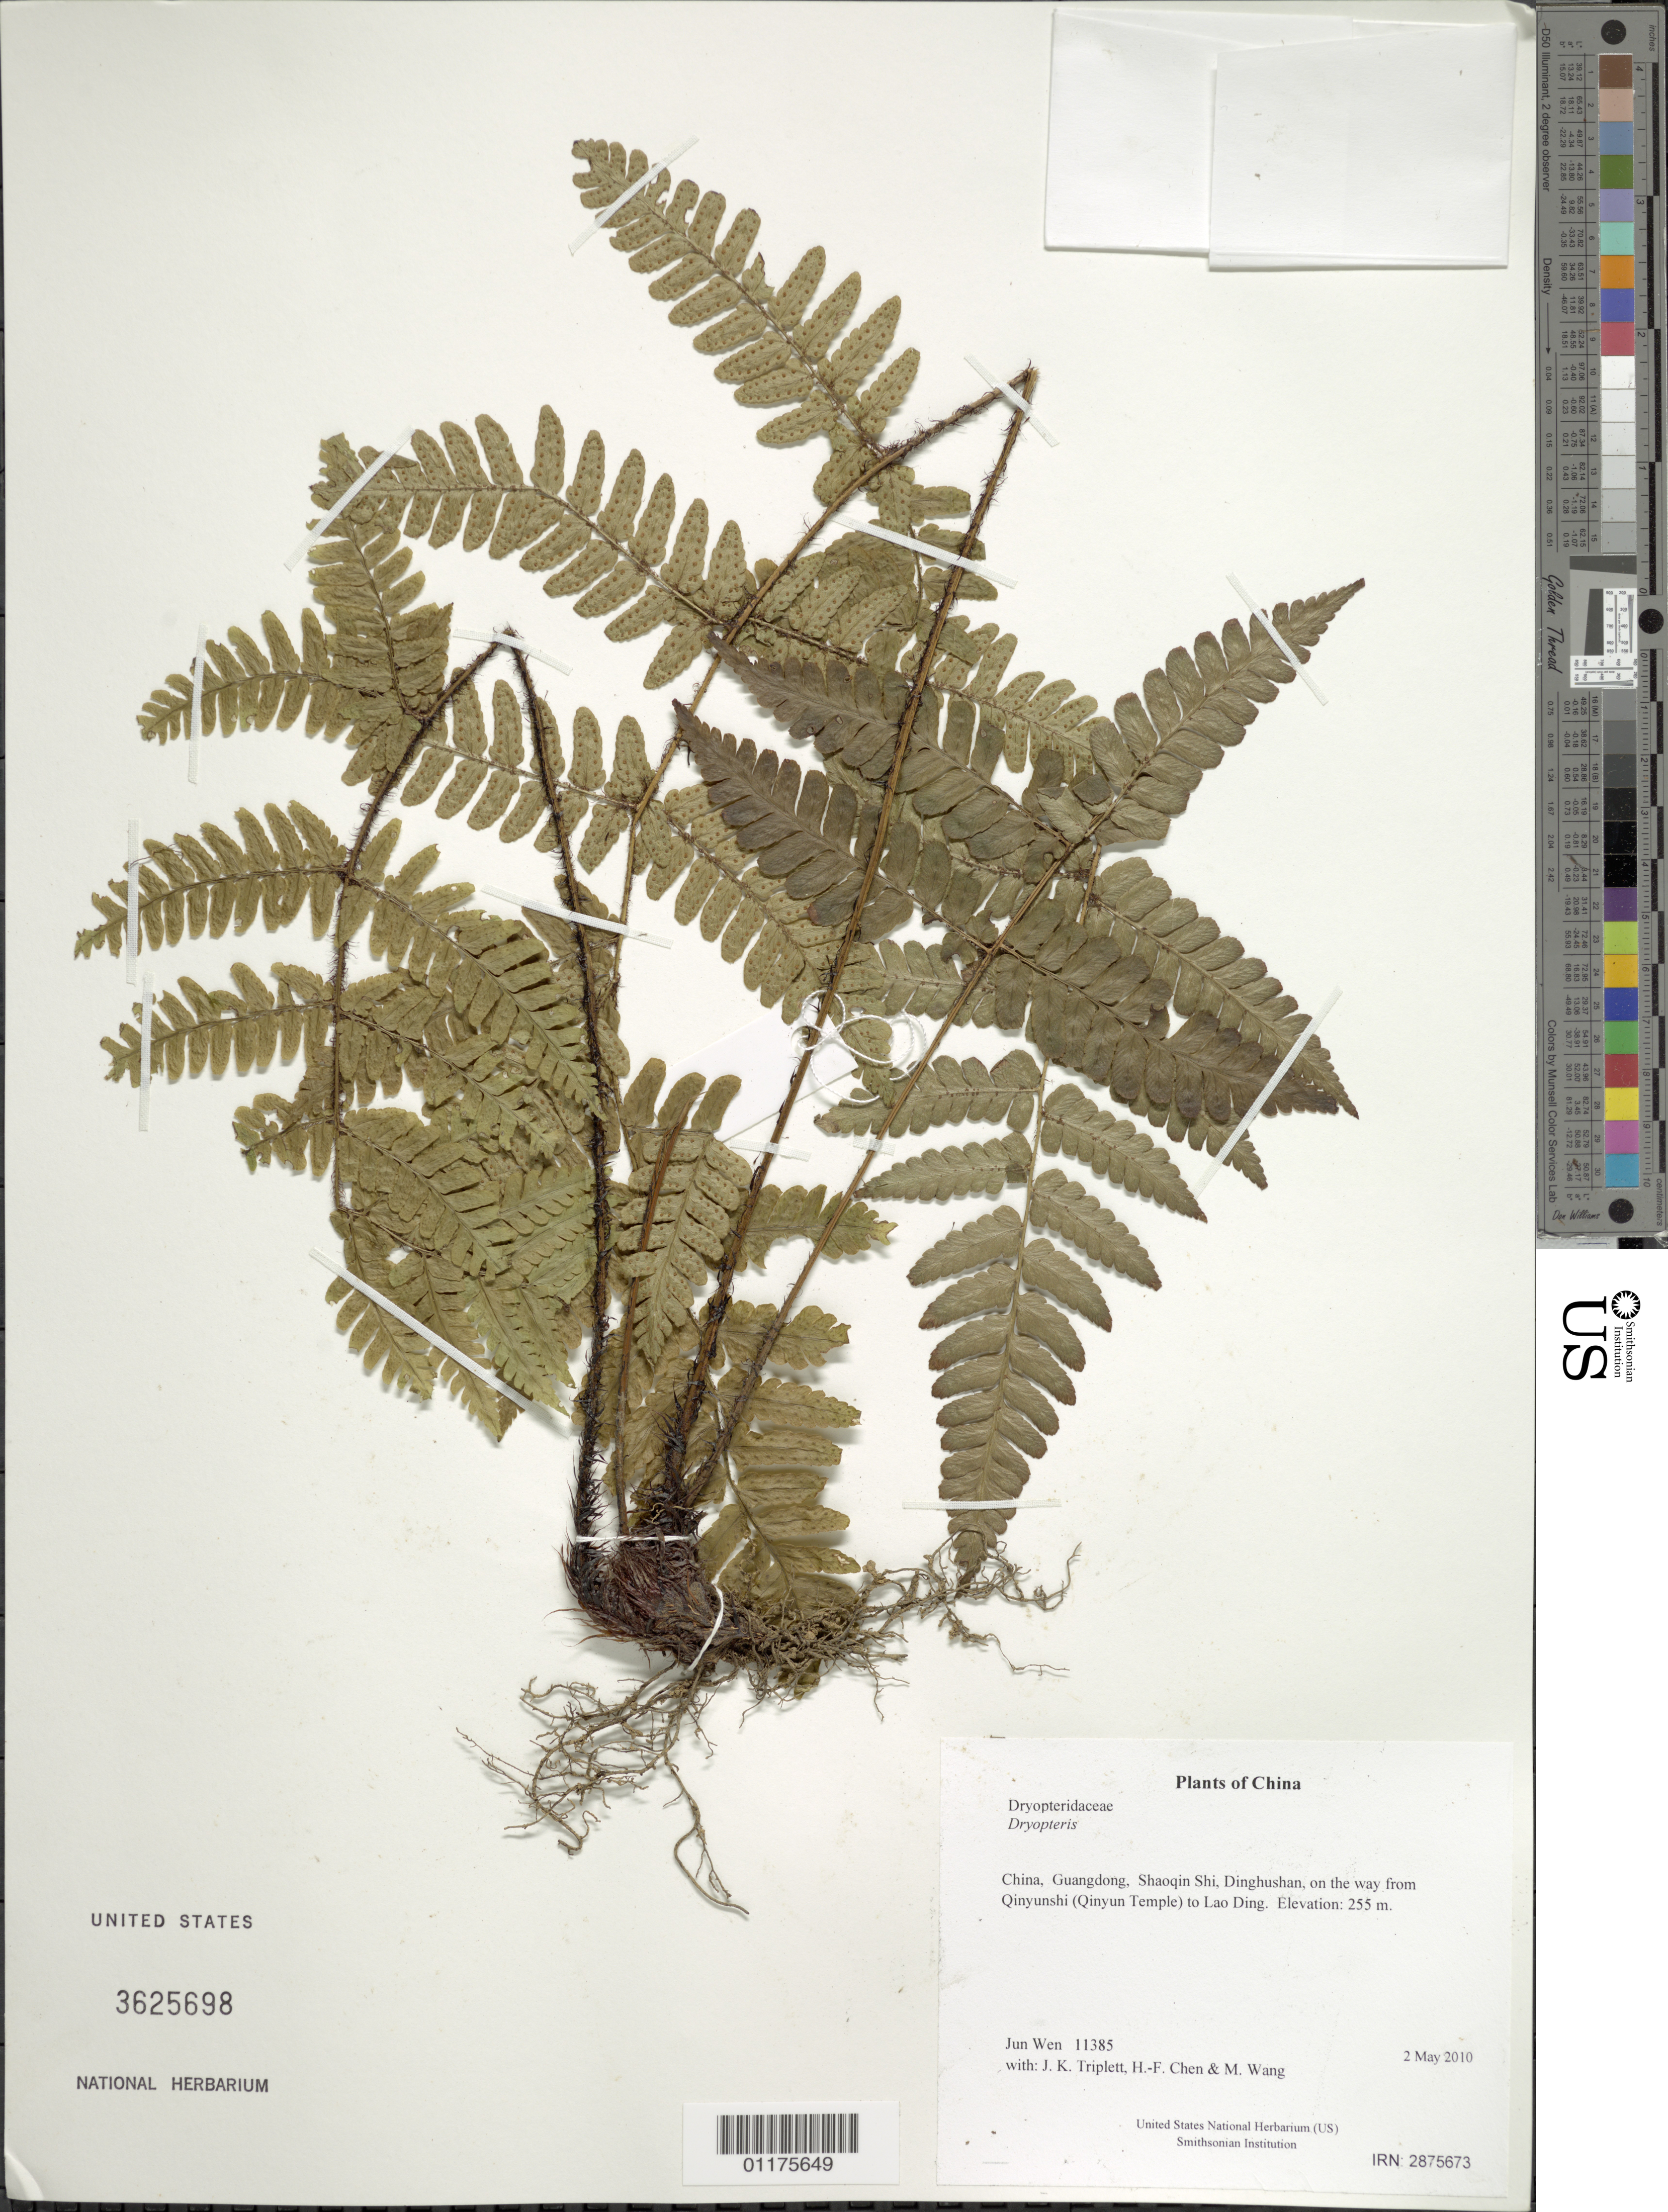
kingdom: Plantae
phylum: Tracheophyta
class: Polypodiopsida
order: Polypodiales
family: Dryopteridaceae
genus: Dryopteris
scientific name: Dryopteris sp.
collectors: J. Wen, J. K. Triplett, H.-F. Chen & M. Wang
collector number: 11385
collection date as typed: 2 May 2010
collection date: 2010-05-02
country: China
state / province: Guangdong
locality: Shaoqin Shi, Dinghushan, on the way from Qinyunshi (Qinyun Temple) to Lao Ding.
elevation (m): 255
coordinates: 23 09.575 N, 112 31.817 E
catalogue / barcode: US 3625698